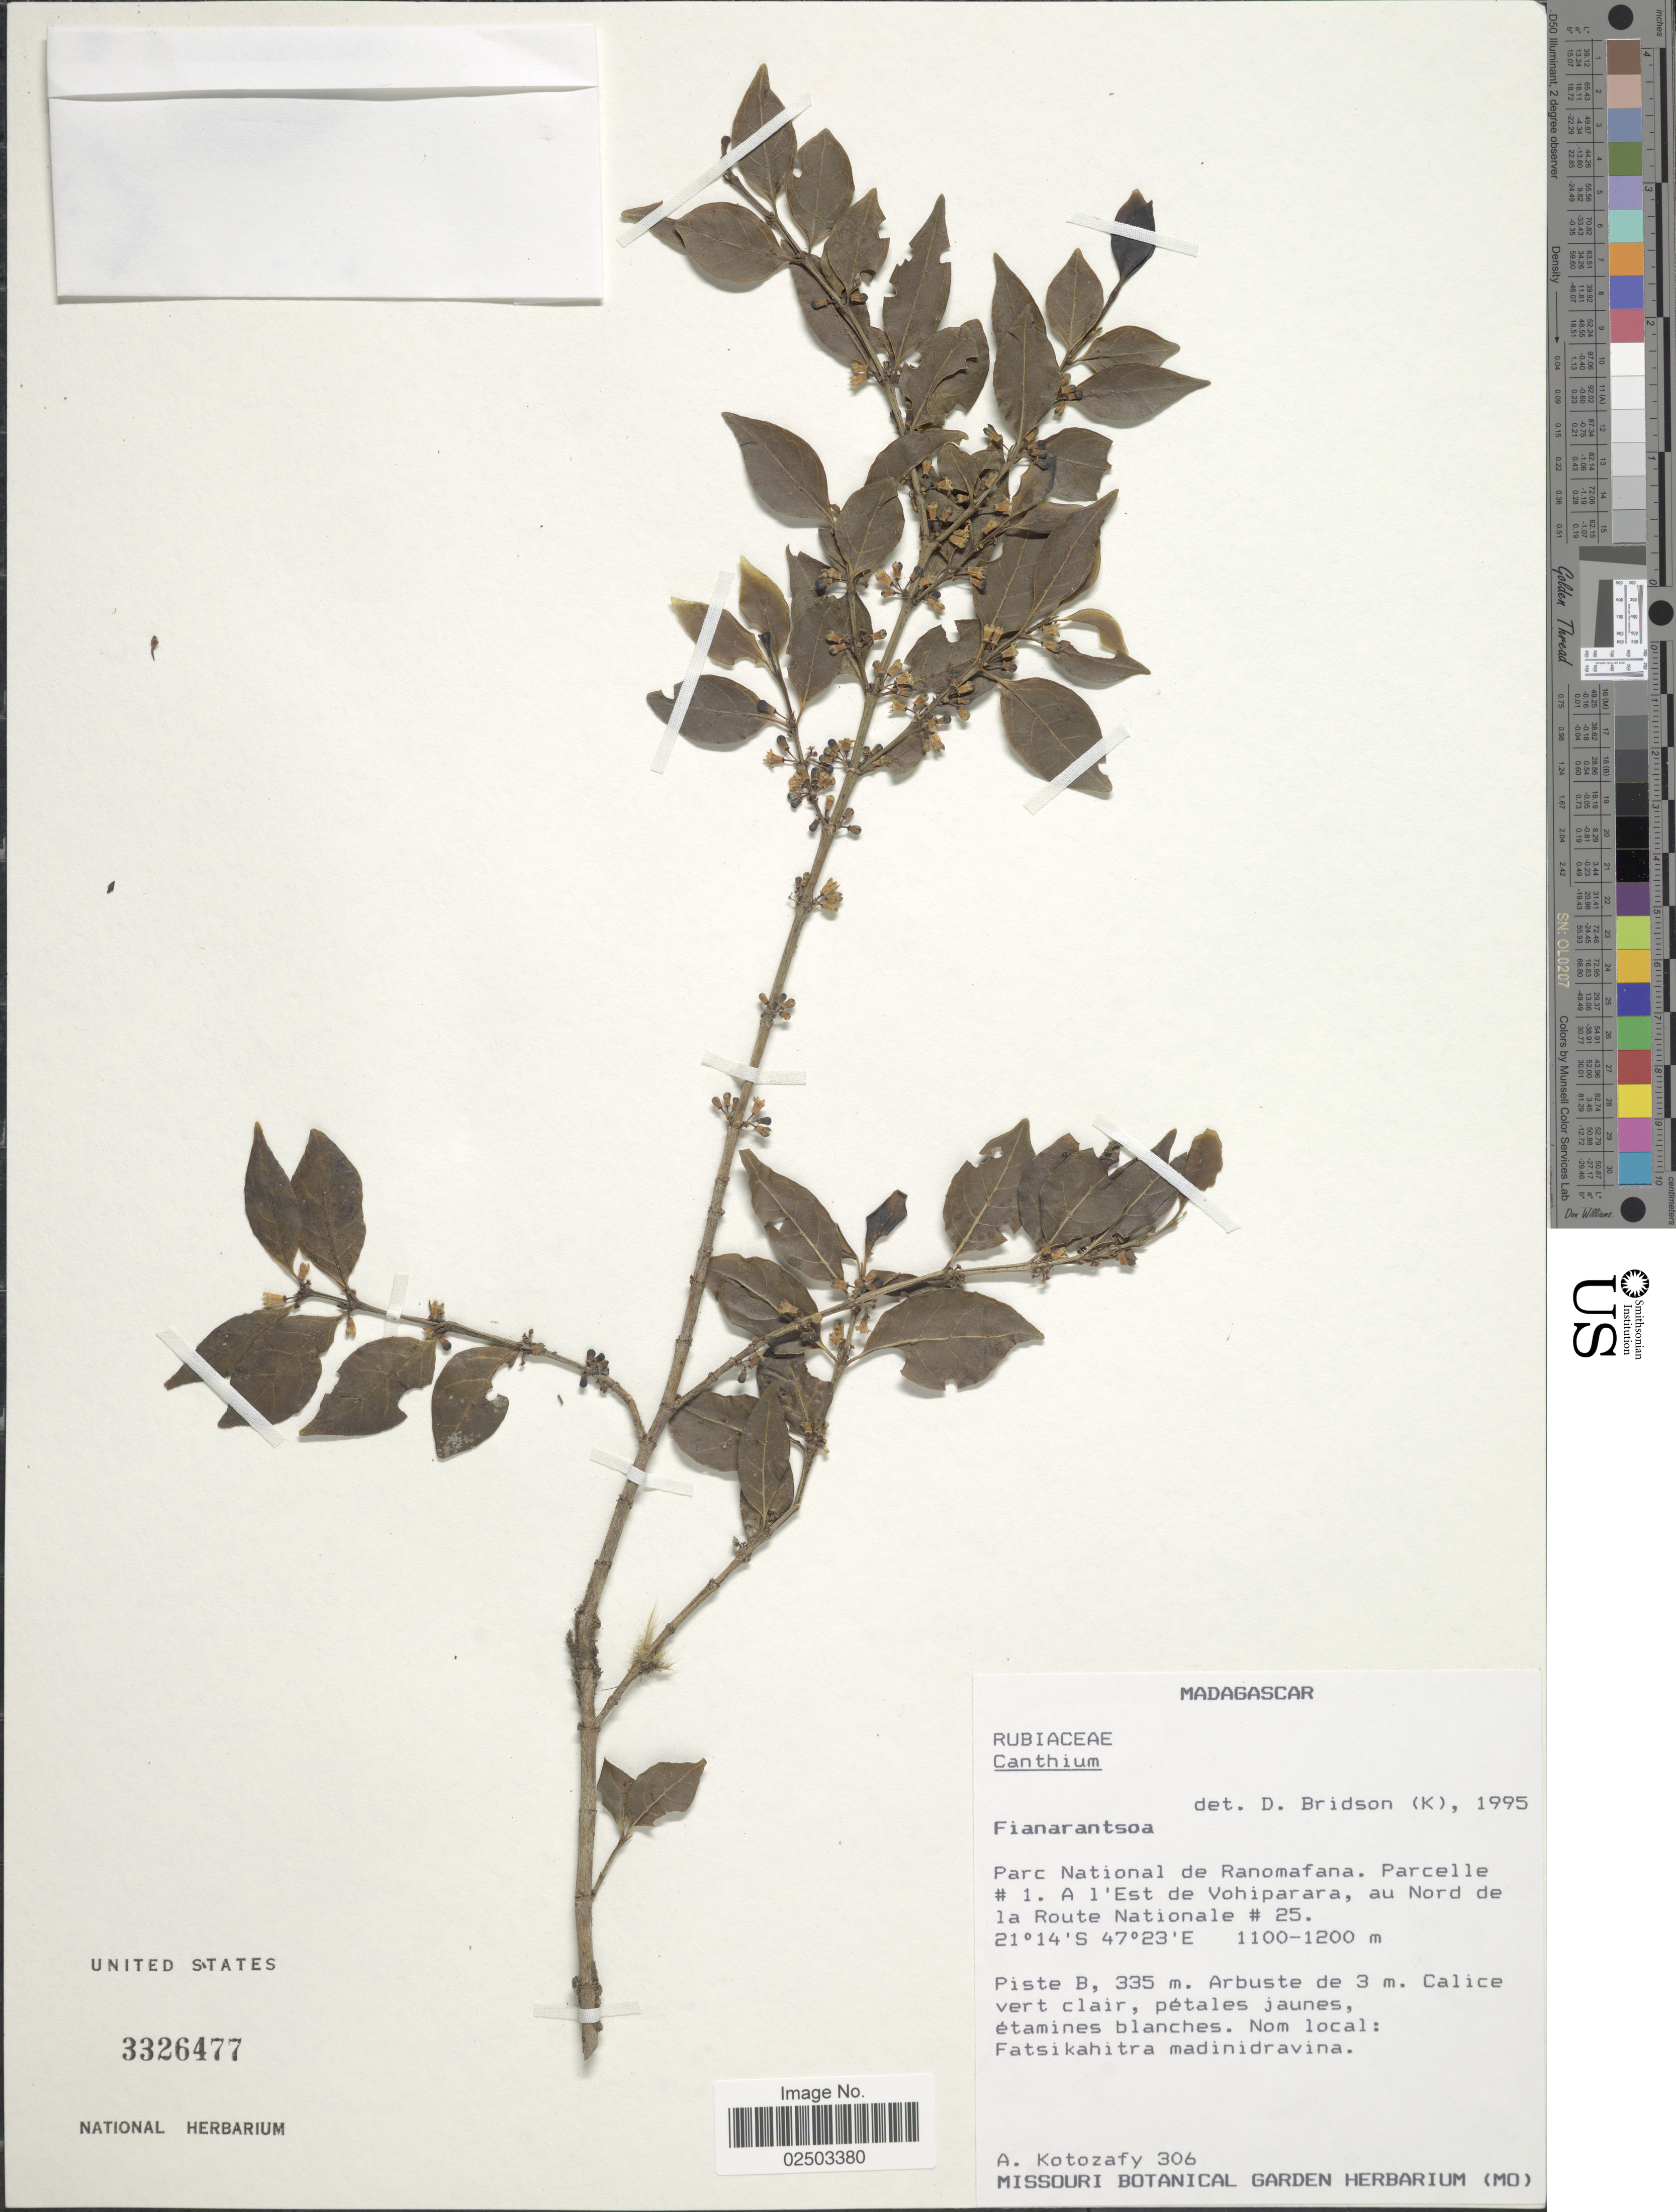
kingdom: Plantae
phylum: Tracheophyta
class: Magnoliopsida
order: Gentianales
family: Rubiaceae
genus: Bridsonia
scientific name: Bridsonia chamaedendrum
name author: (Kuntze) Verstraete & A.E. van Wyk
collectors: A. Kotozafy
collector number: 306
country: Madagascar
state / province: Haute Matsiatra / Vatovavy Fitovinany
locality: Parc National de Ranomafana, Parcelle #1, A l'Est de Vohiprara, au Nord de la Route Nationale #25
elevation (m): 1100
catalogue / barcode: US 3326477